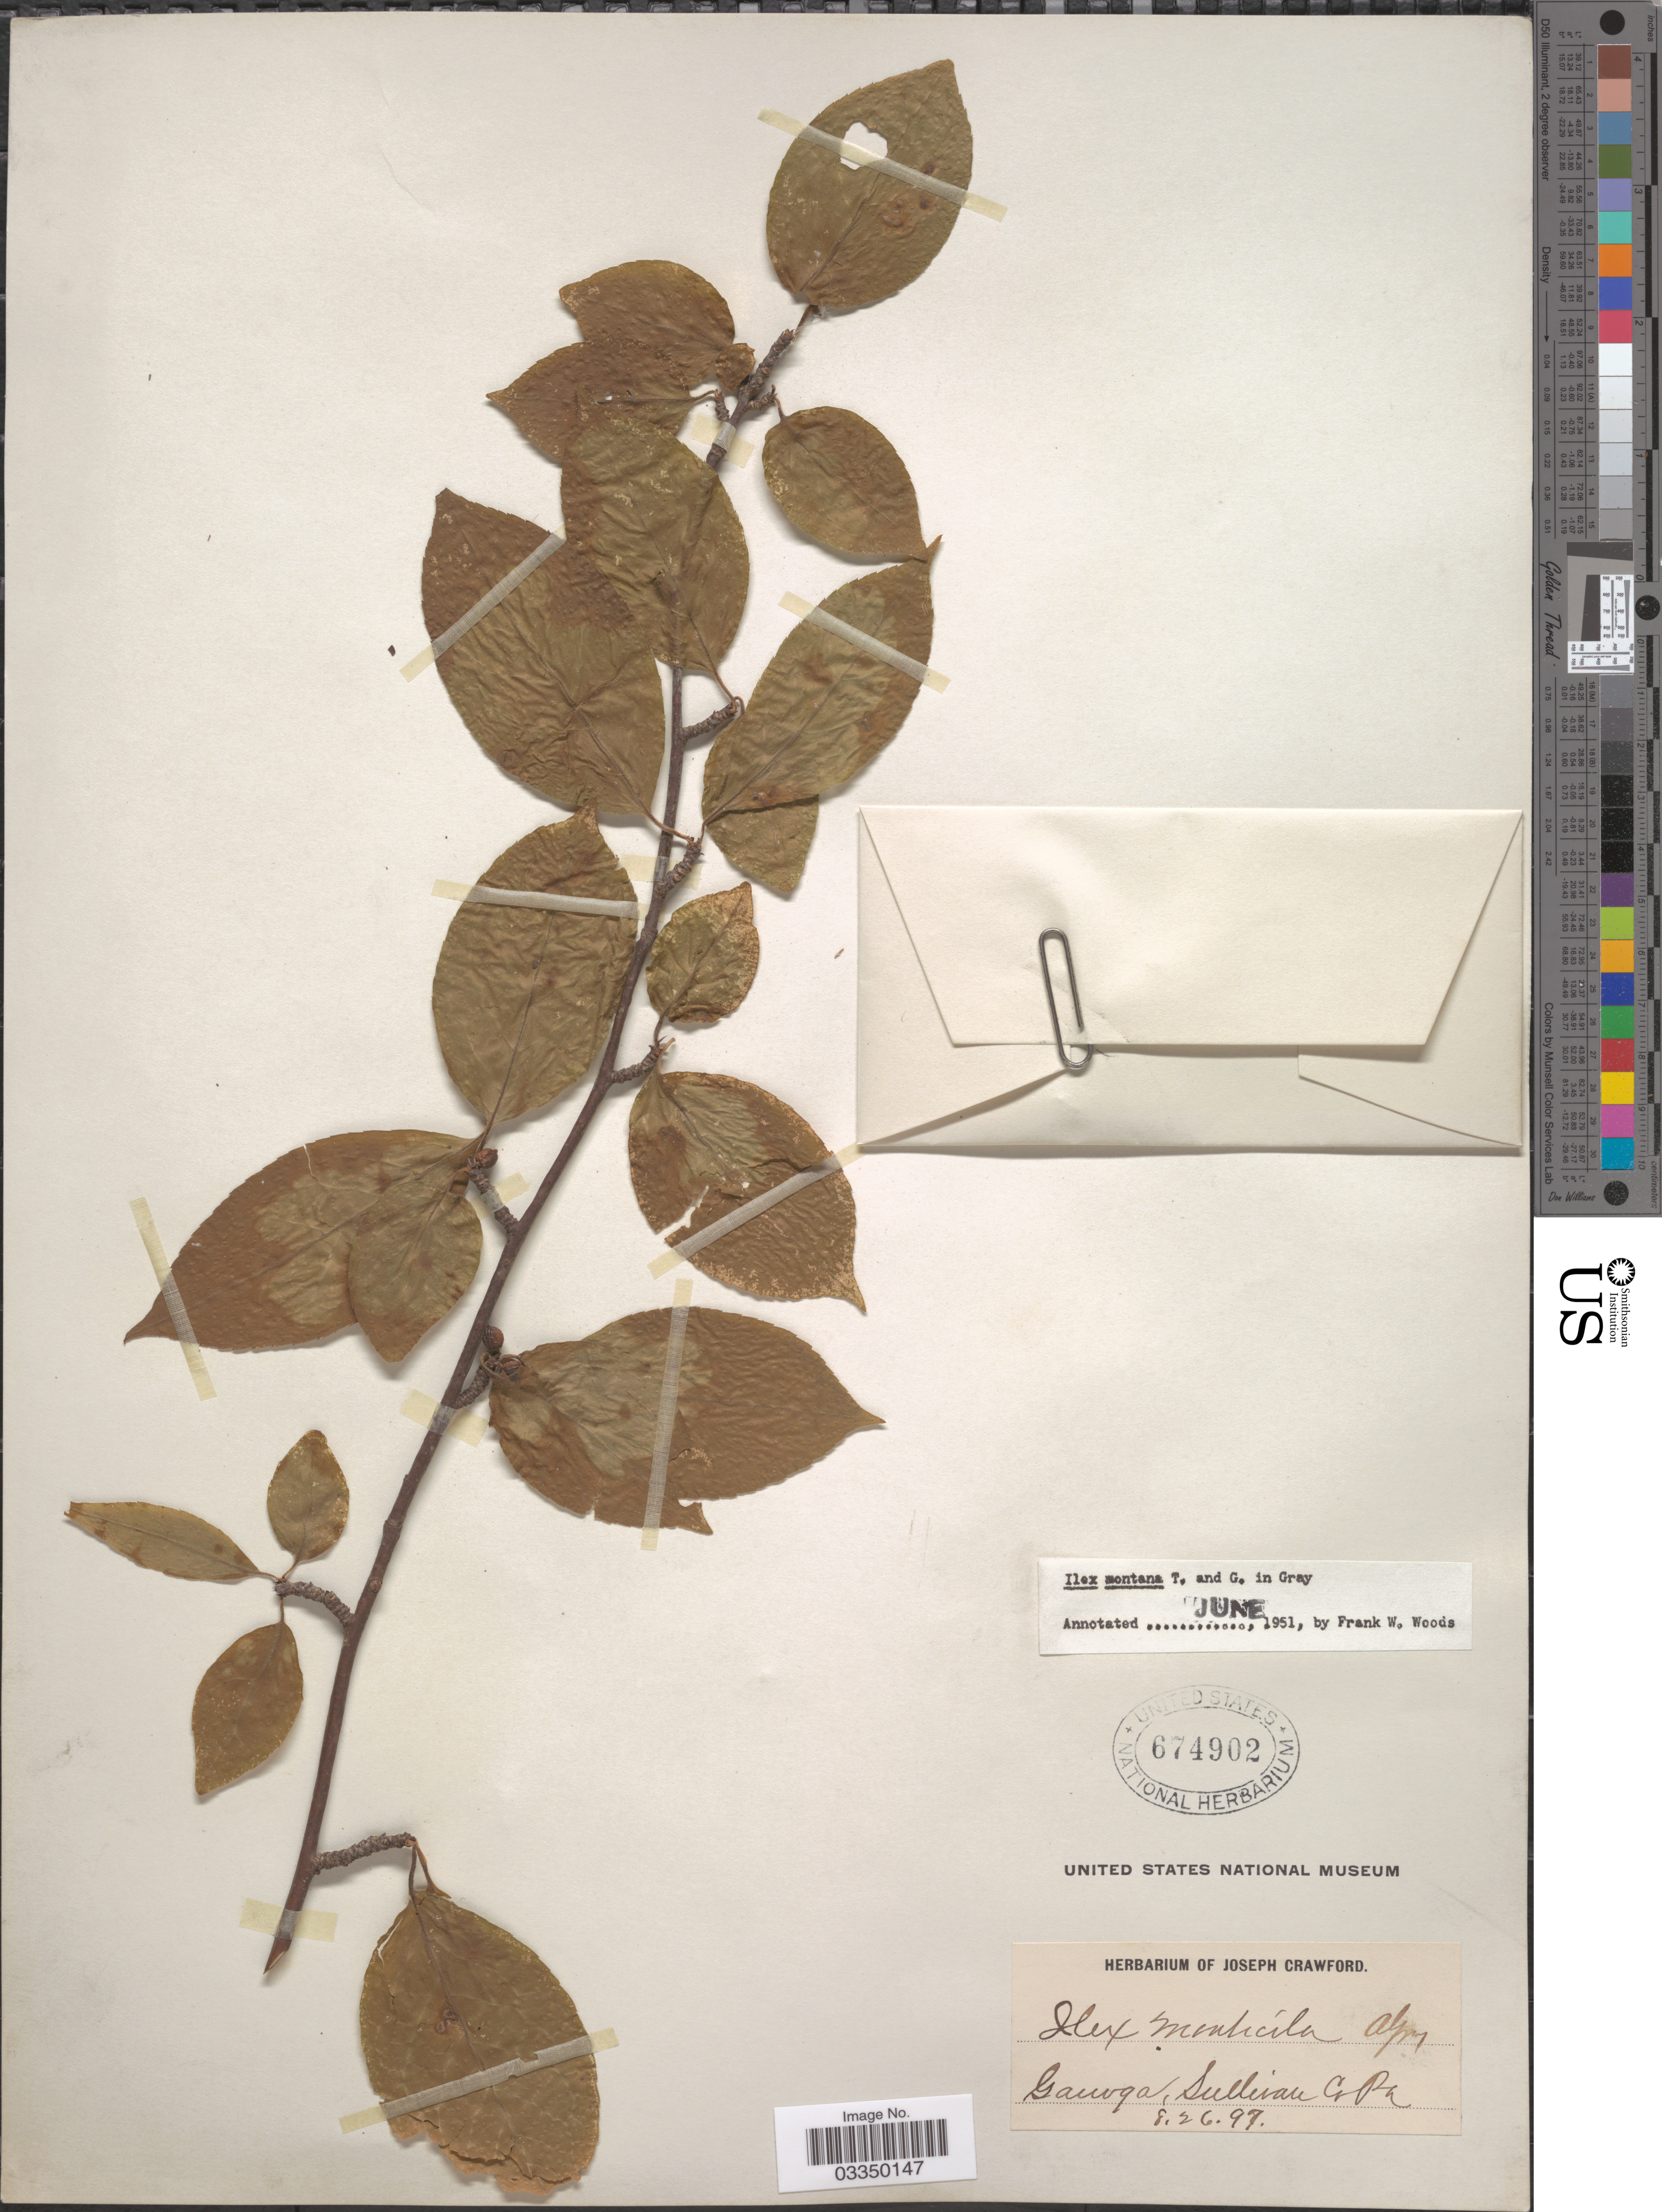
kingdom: Plantae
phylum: Tracheophyta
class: Magnoliopsida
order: Aquifoliales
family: Aquifoliaceae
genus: Ilex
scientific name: Ilex montana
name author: Torr. & A. Gray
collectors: ex herb. Joseph Crawford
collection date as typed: Transcribed d/m/y: 26/8/97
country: United States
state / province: Pennsylvania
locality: Gauga, Sullivan Co.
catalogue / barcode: US 674902